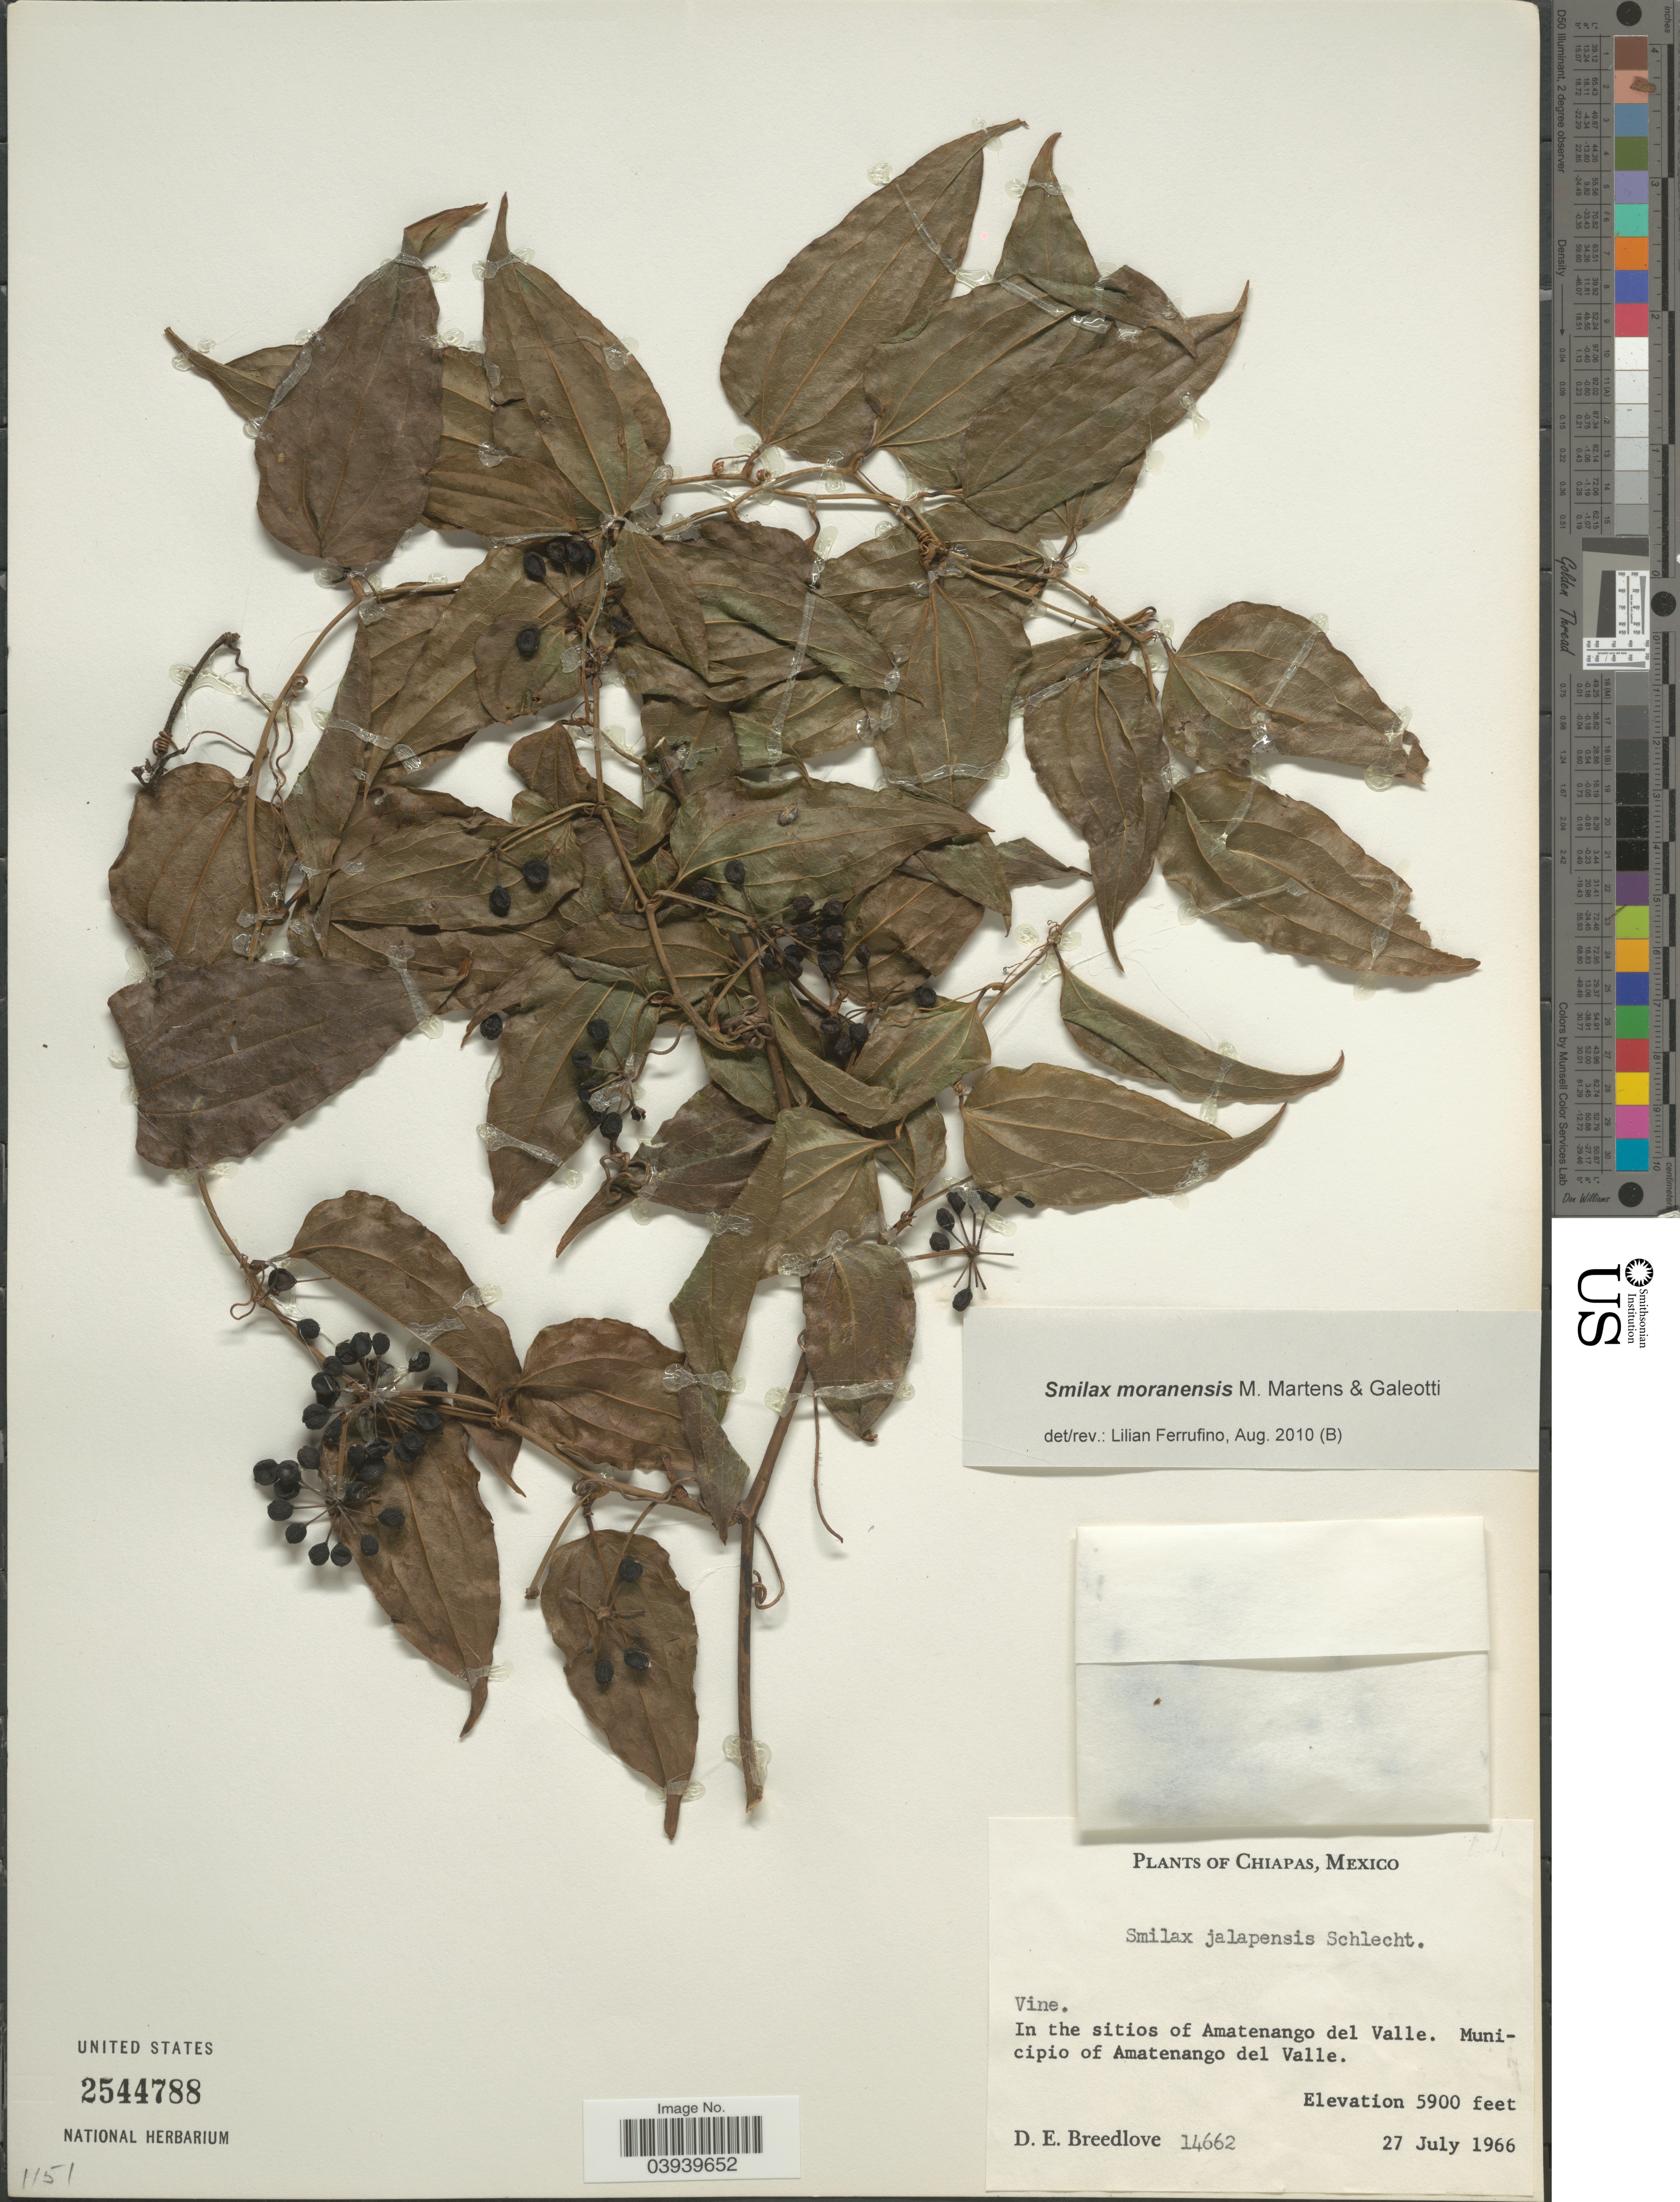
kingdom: Plantae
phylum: Tracheophyta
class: Liliopsida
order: Liliales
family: Smilacaceae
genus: Smilax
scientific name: Smilax moranensis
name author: M. Martens & Galeotti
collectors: D. E. Breedlove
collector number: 14662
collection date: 1966-07-27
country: Mexico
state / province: Chiapas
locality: In the sitios of Amatenango del Valle. Municipio of Amatenango del Valle.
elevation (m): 1798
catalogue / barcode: US 2544788